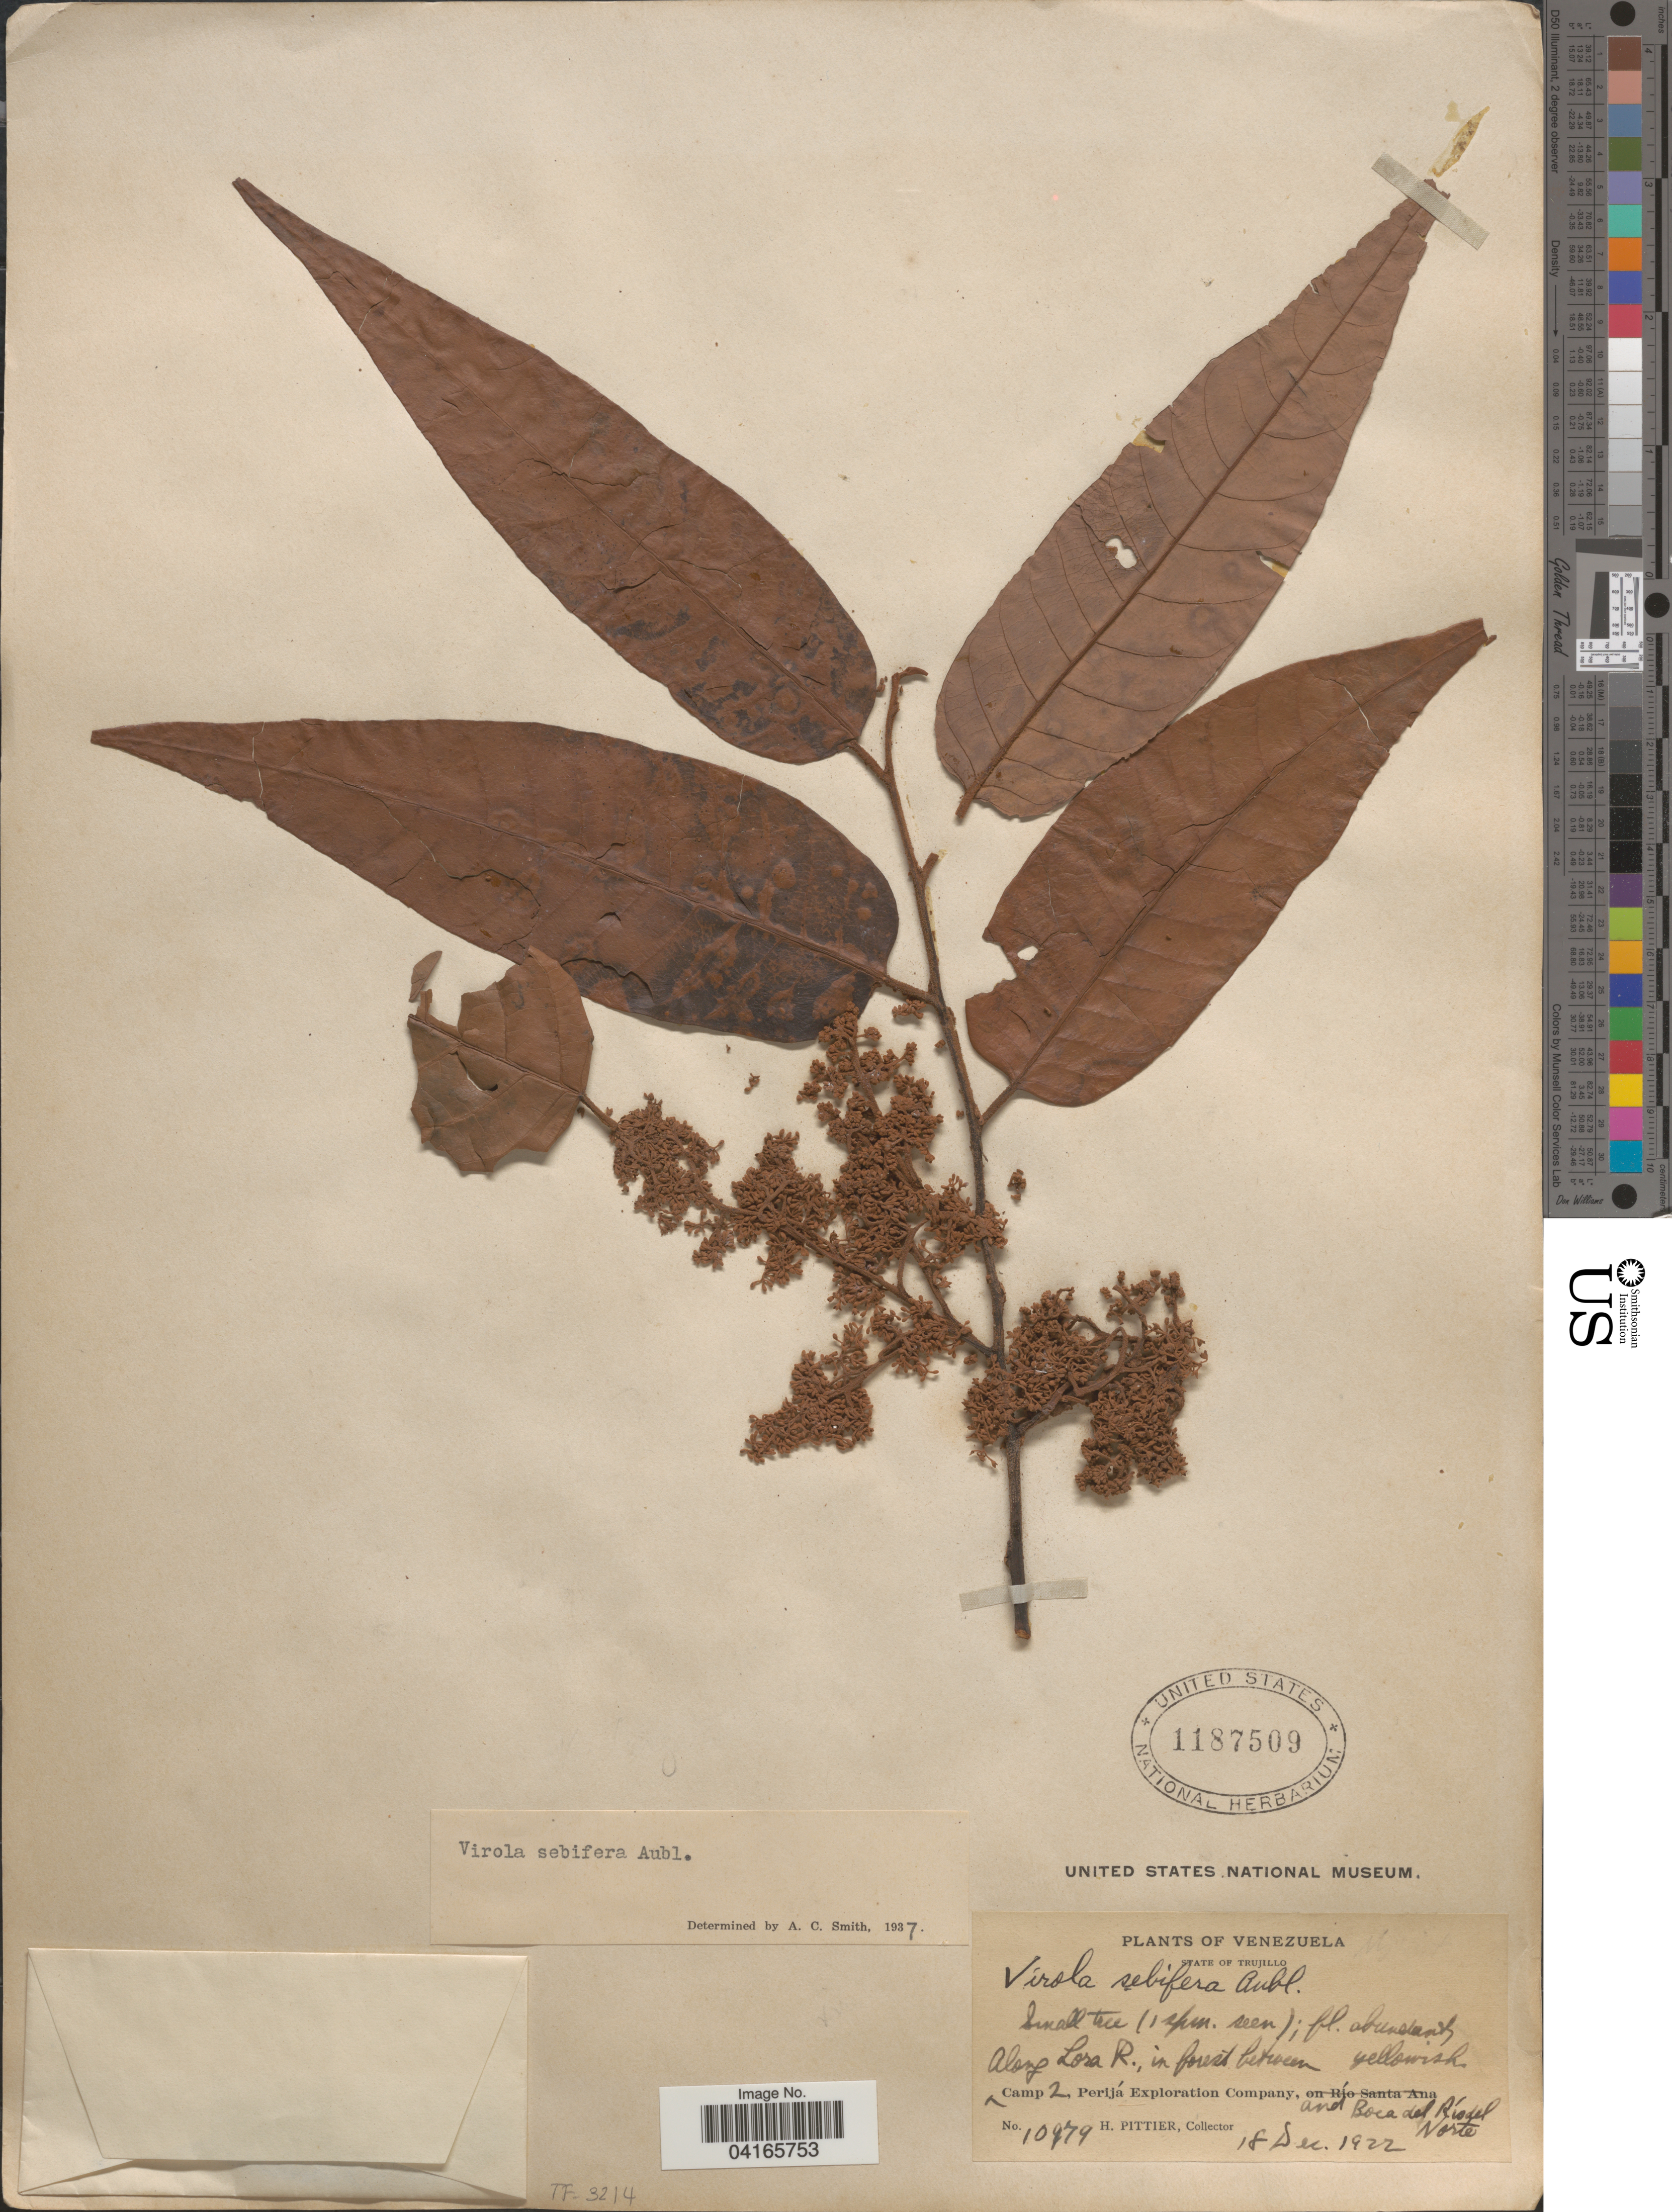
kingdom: Plantae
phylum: Tracheophyta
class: Magnoliopsida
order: Magnoliales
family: Myristicaceae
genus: Virola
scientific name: Virola sebifera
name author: Aubl.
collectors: H. F. Pittier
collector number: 10979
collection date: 1922-12-18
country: Venezuela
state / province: Trujillo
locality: Along Lora R., in forest between. Camp 2, Perijá Exploration Company, and Boca del Río del Norte.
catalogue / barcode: US 1187509